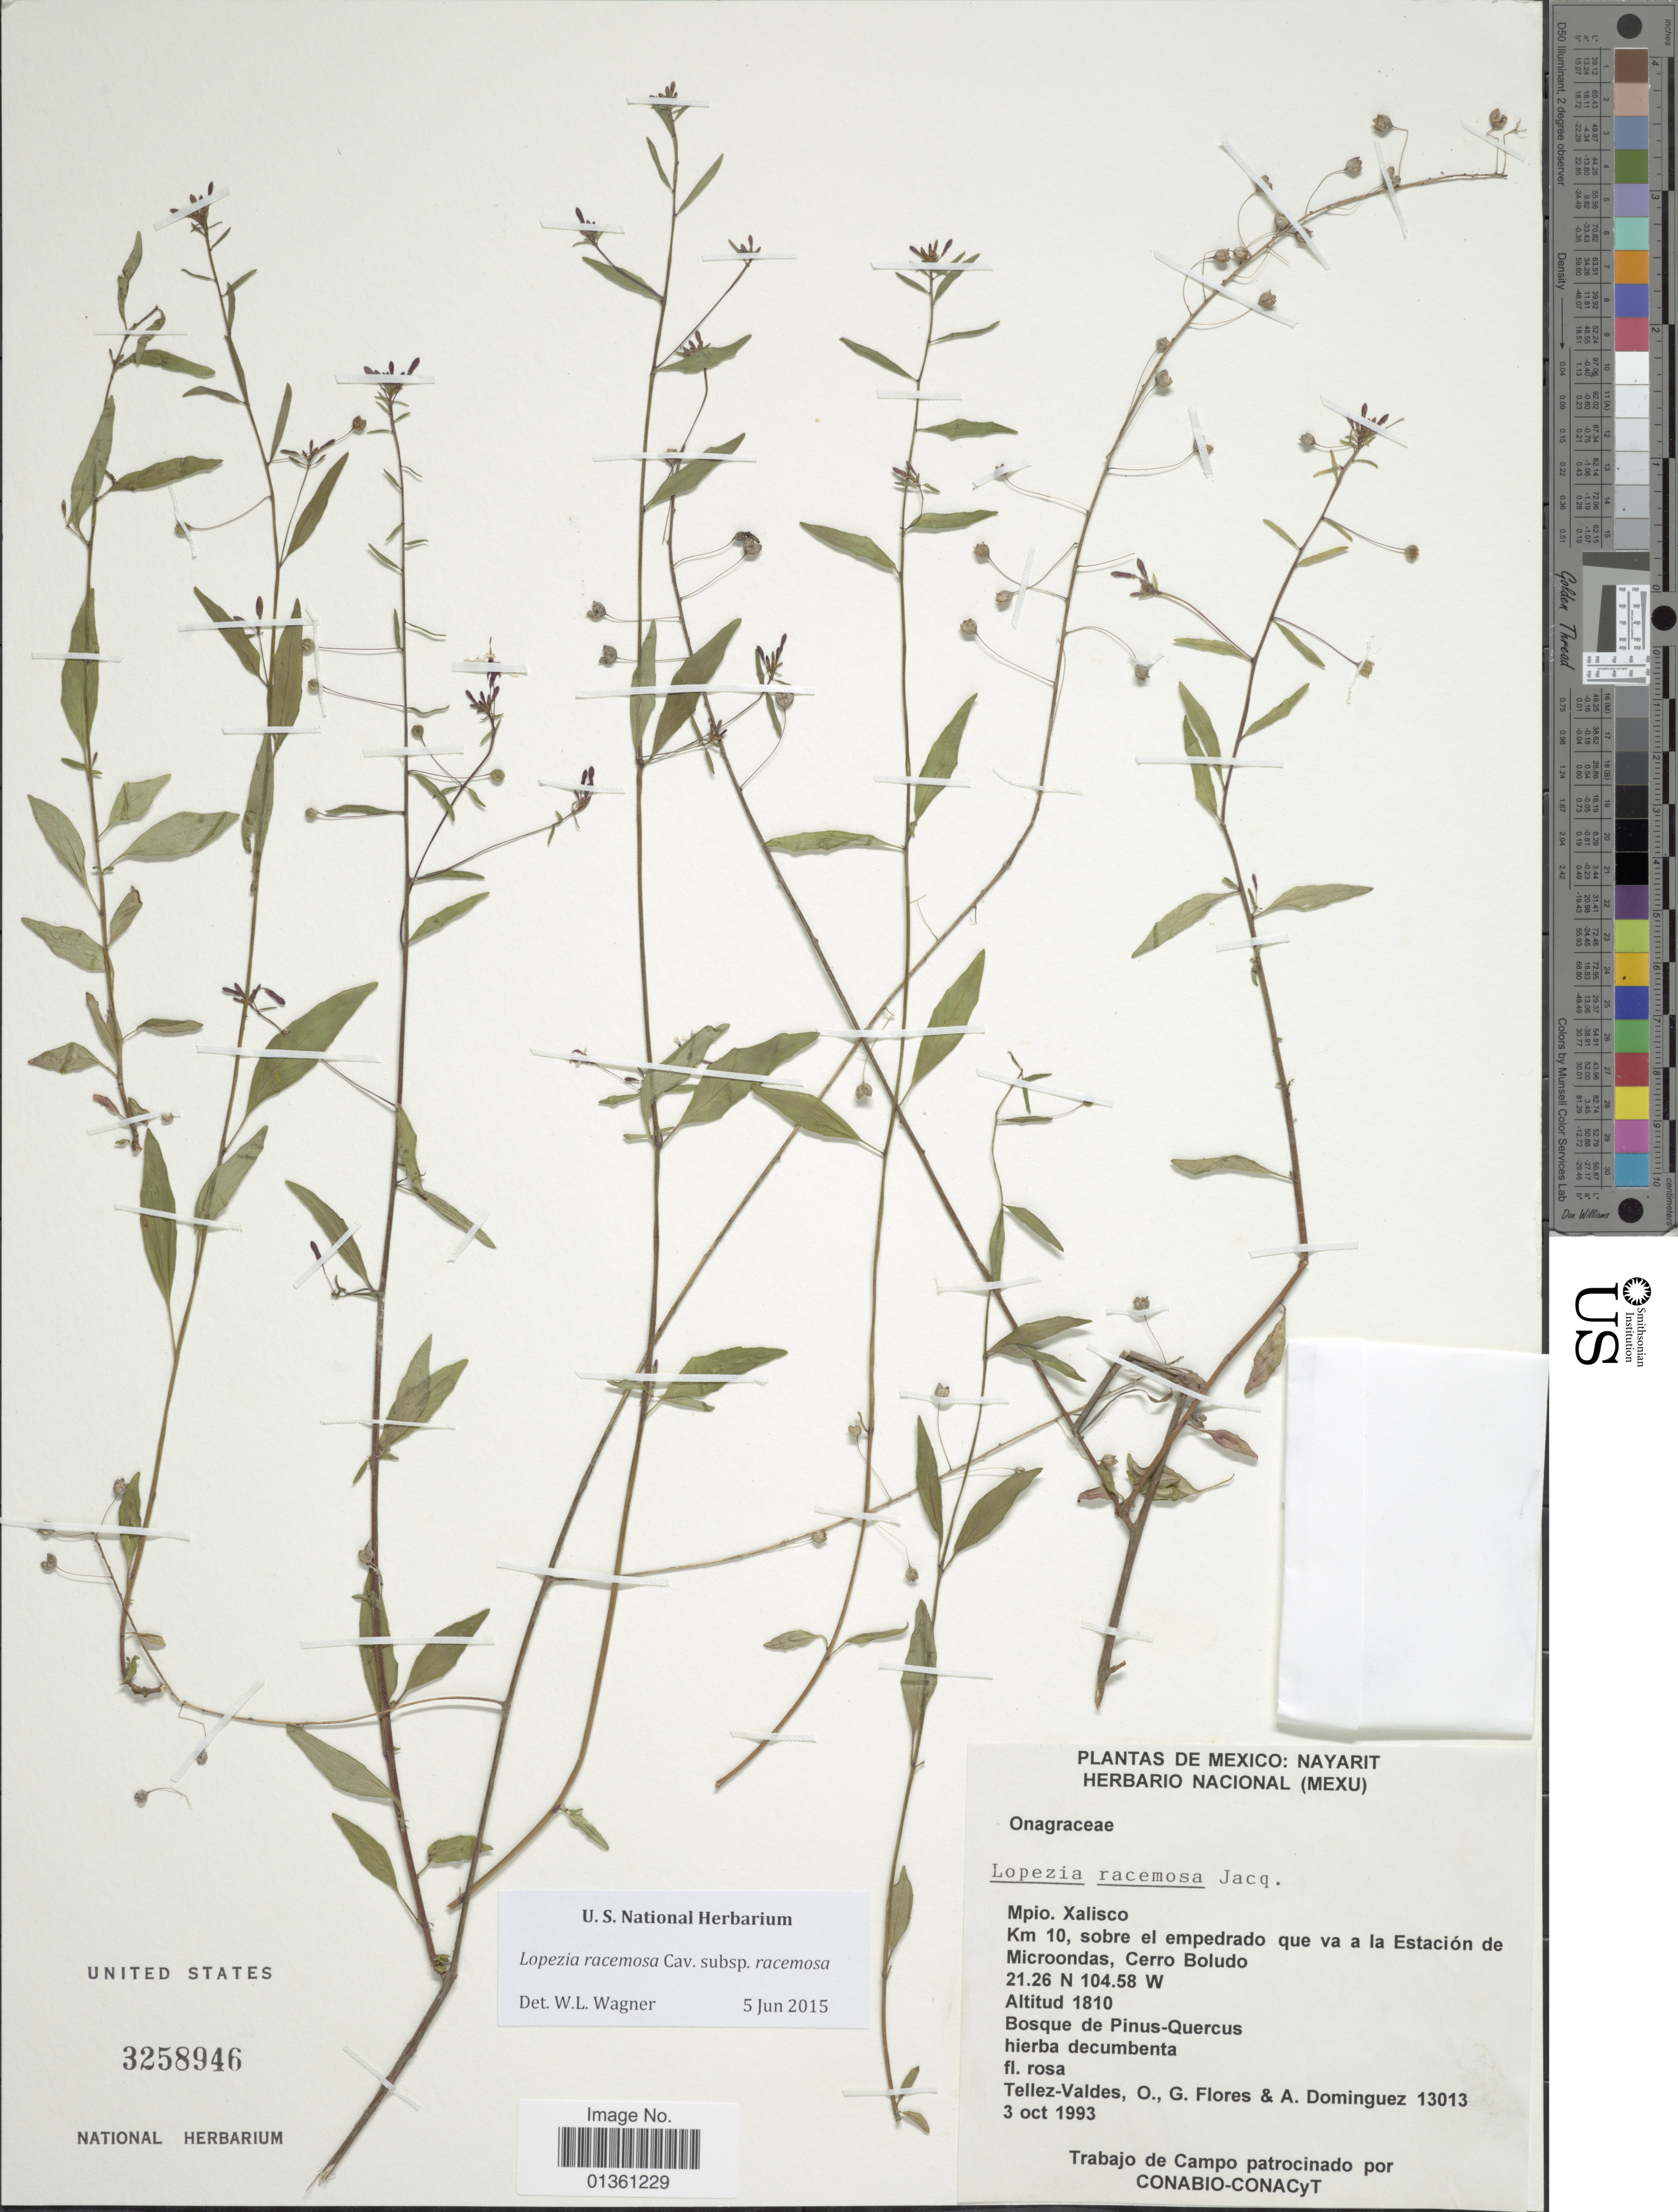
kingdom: Plantae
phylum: Tracheophyta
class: Magnoliopsida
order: Myrtales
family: Onagraceae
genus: Lopezia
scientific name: Lopezia racemosa subsp. racemosa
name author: Cav.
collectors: O. Téllez V., G. Flores F. & A. Dominguez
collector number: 13013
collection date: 1993-10-03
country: Mexico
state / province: Nayarit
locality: Mpio. Xalisco. Km 10, sobre el empedrado que va a la Estación de Microondas, Cerro Boludo.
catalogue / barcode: US 3258946